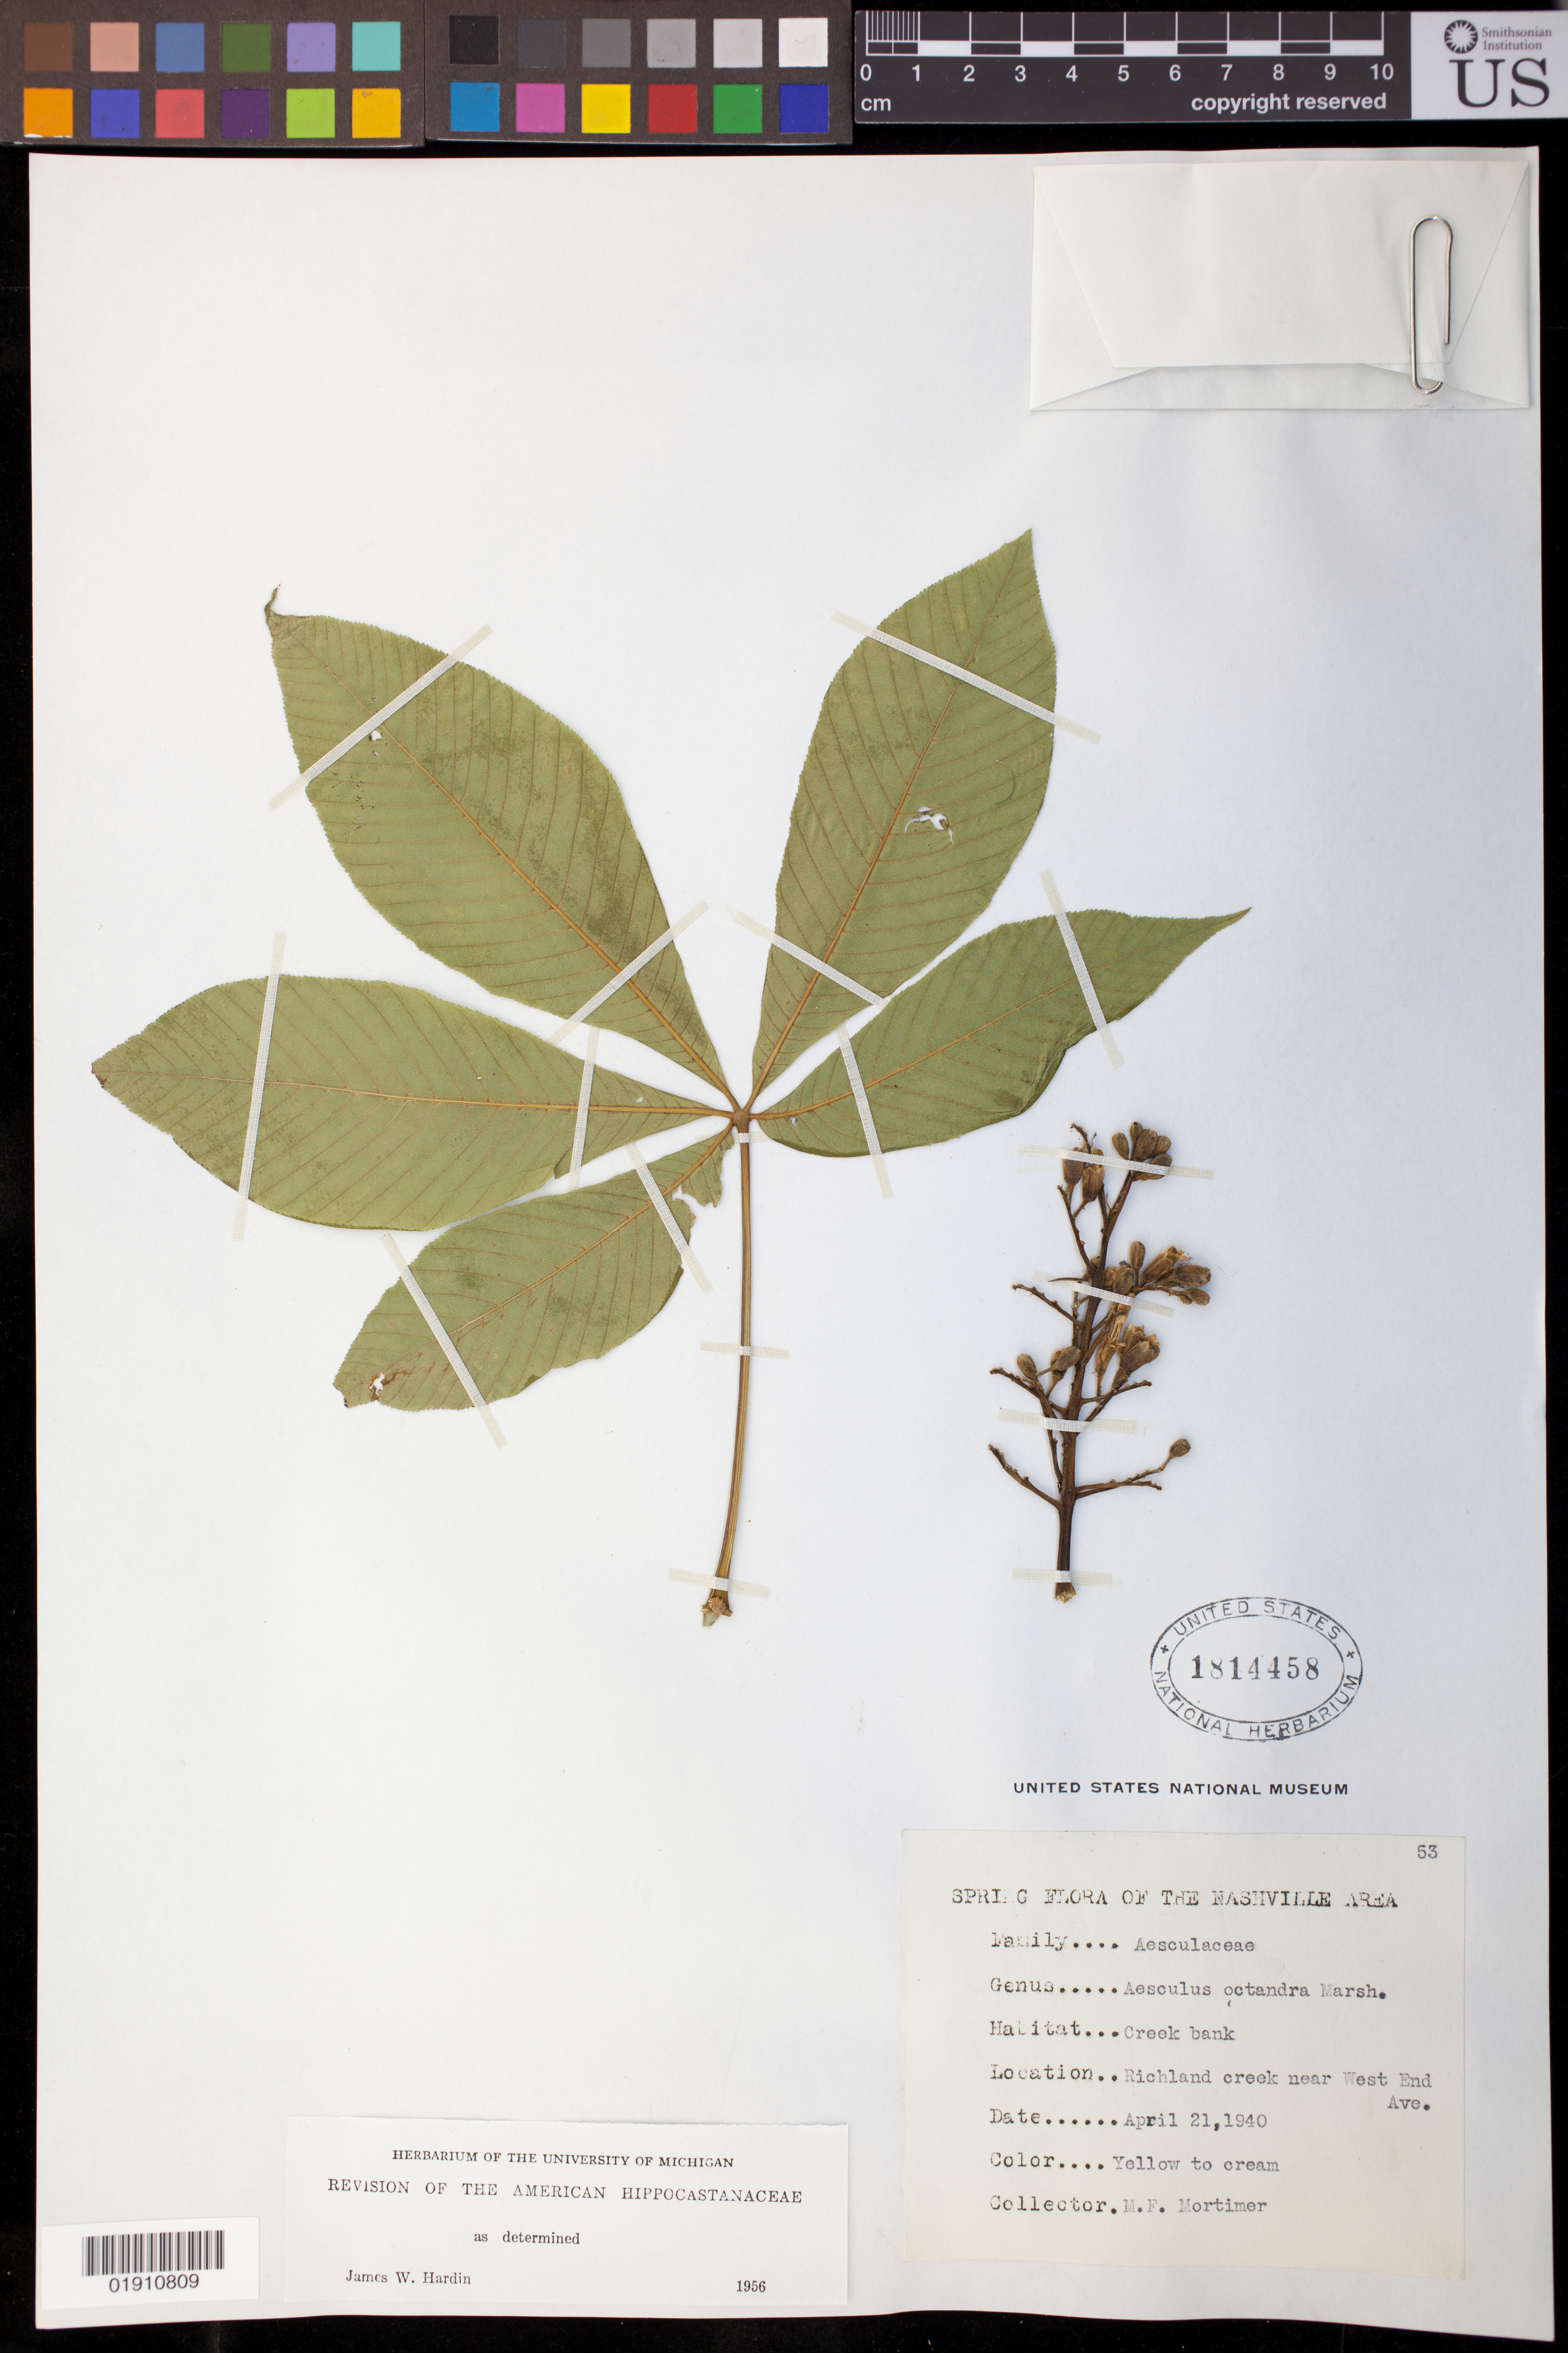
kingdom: Plantae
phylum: Tracheophyta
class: Magnoliopsida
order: Sapindales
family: Sapindaceae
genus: Aesculus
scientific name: Aesculus octandra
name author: Marshall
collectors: M. Mortimer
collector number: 53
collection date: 1940-04-21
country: United States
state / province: Tennessee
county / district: Davidson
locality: Richland Creek near West End Ave.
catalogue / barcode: US 1814458